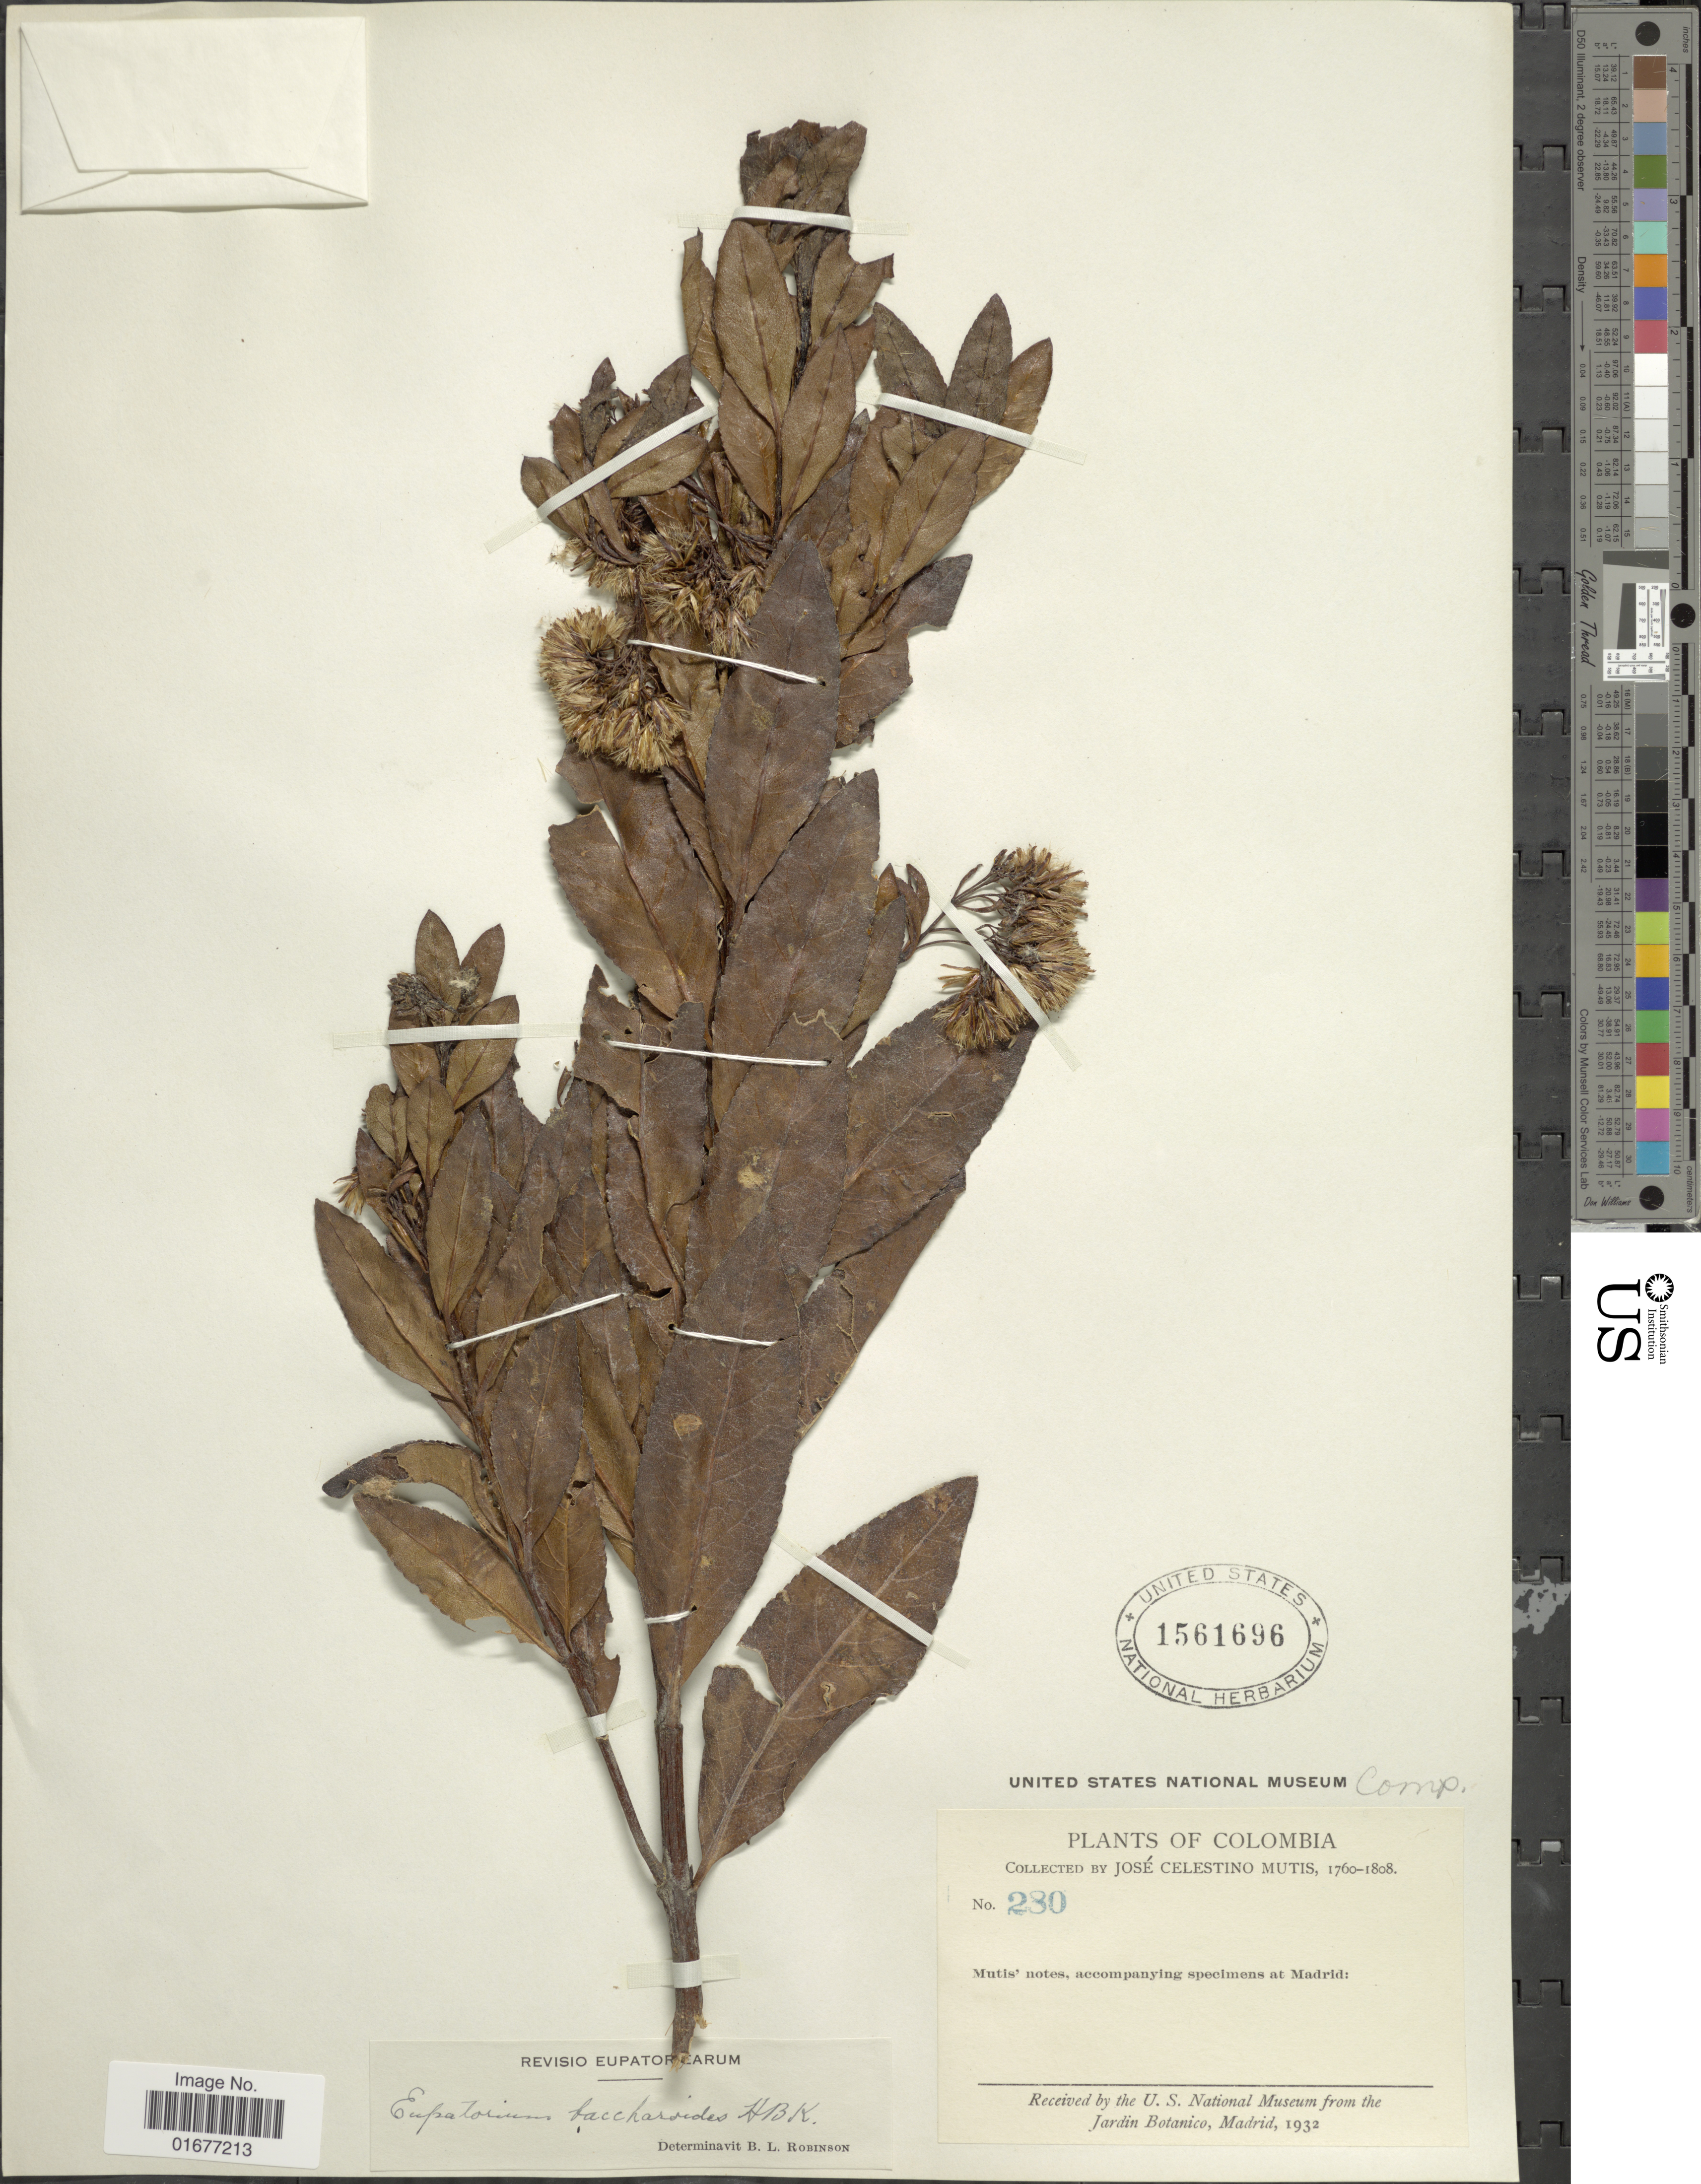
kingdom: Plantae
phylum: Tracheophyta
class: Magnoliopsida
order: Asterales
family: Asteraceae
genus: Ageratina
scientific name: Ageratina baccharoides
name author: (Kunth) R.M. King & H. Rob.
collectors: J. C. B. Mutis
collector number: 280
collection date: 1760/1808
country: Colombia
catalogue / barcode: US 1561696